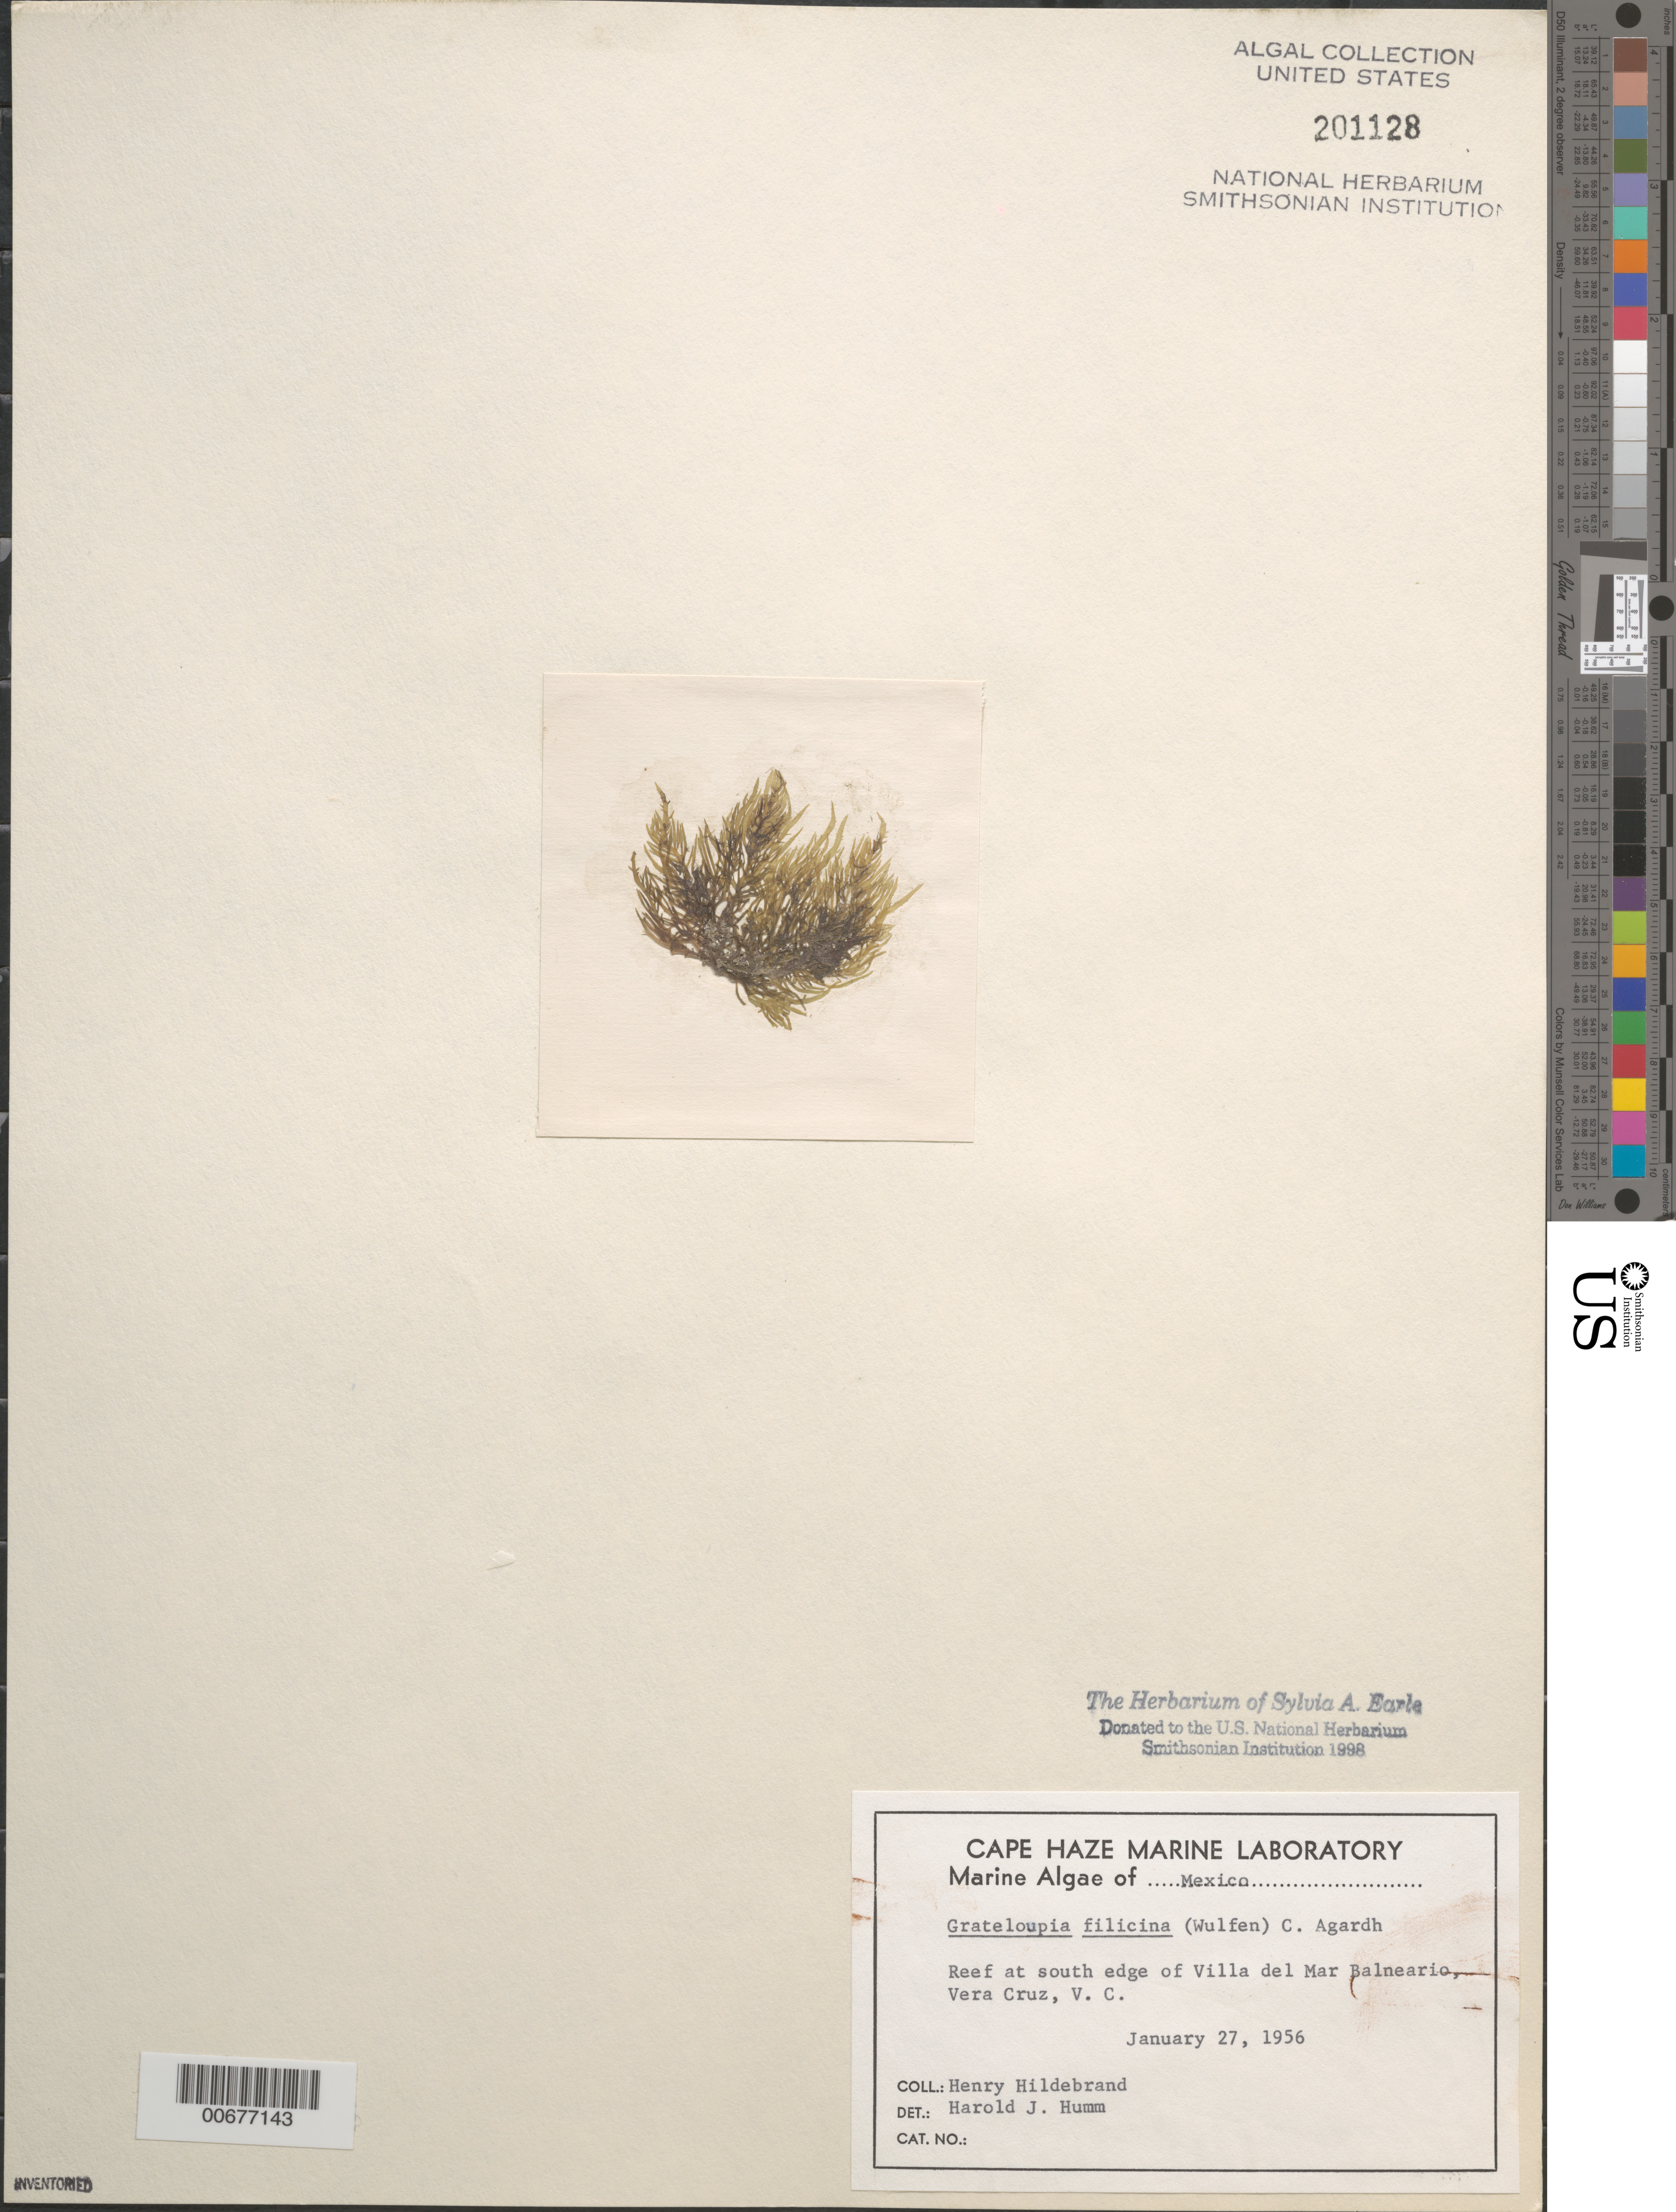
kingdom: Plantae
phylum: Rhodophyta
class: Florideophyceae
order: Halymeniales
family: Halymeniaceae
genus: Grateloupia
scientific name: Grateloupia filicina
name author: (J.V.Lamouroux) C. Agardh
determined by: Humm, Harold J.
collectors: H. Hildebrand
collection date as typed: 27 Jan 1956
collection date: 1956-01-27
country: Mexico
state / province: Veracruz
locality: Villa del Mar Balneario, Veracruz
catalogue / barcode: US 201128